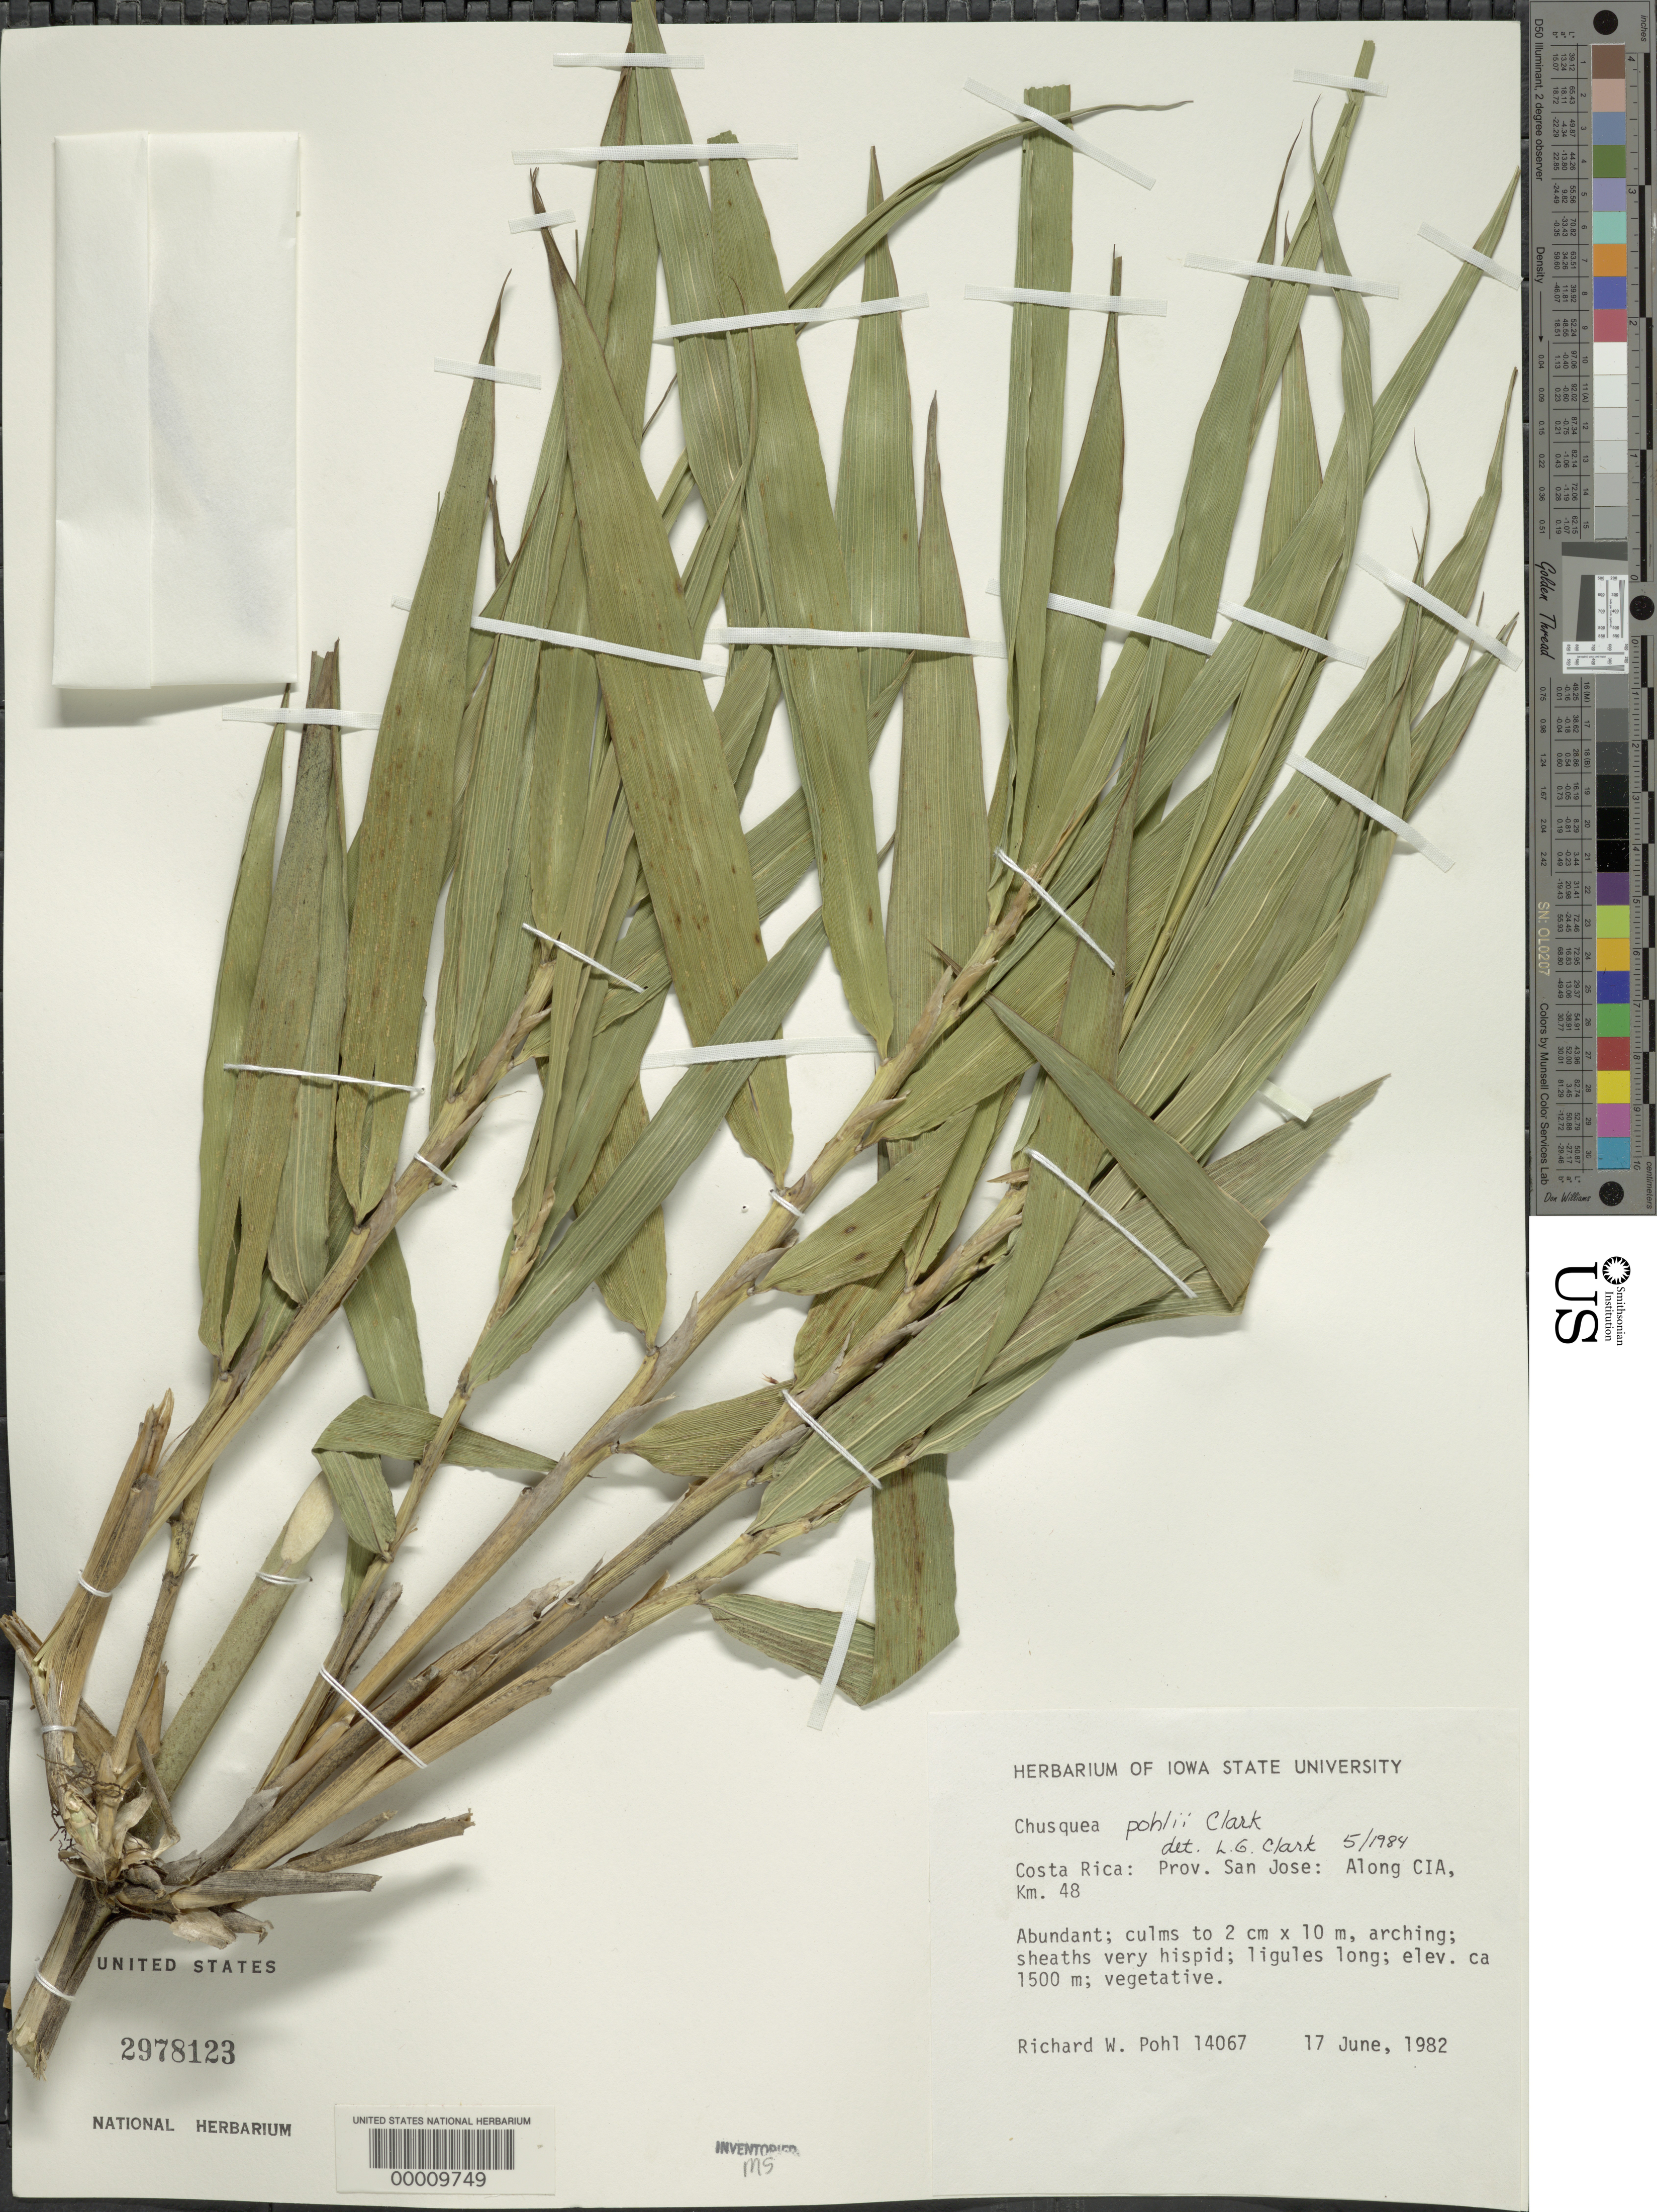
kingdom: Plantae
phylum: Tracheophyta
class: Liliopsida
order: Poales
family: Poaceae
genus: Chusquea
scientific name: Chusquea pohlii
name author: L.G. Clark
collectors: R. W. Pohl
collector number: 14067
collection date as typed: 17 Jun 1982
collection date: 1982-06-17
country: Costa Rica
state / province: San José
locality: Cia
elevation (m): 1500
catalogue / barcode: US 2978123